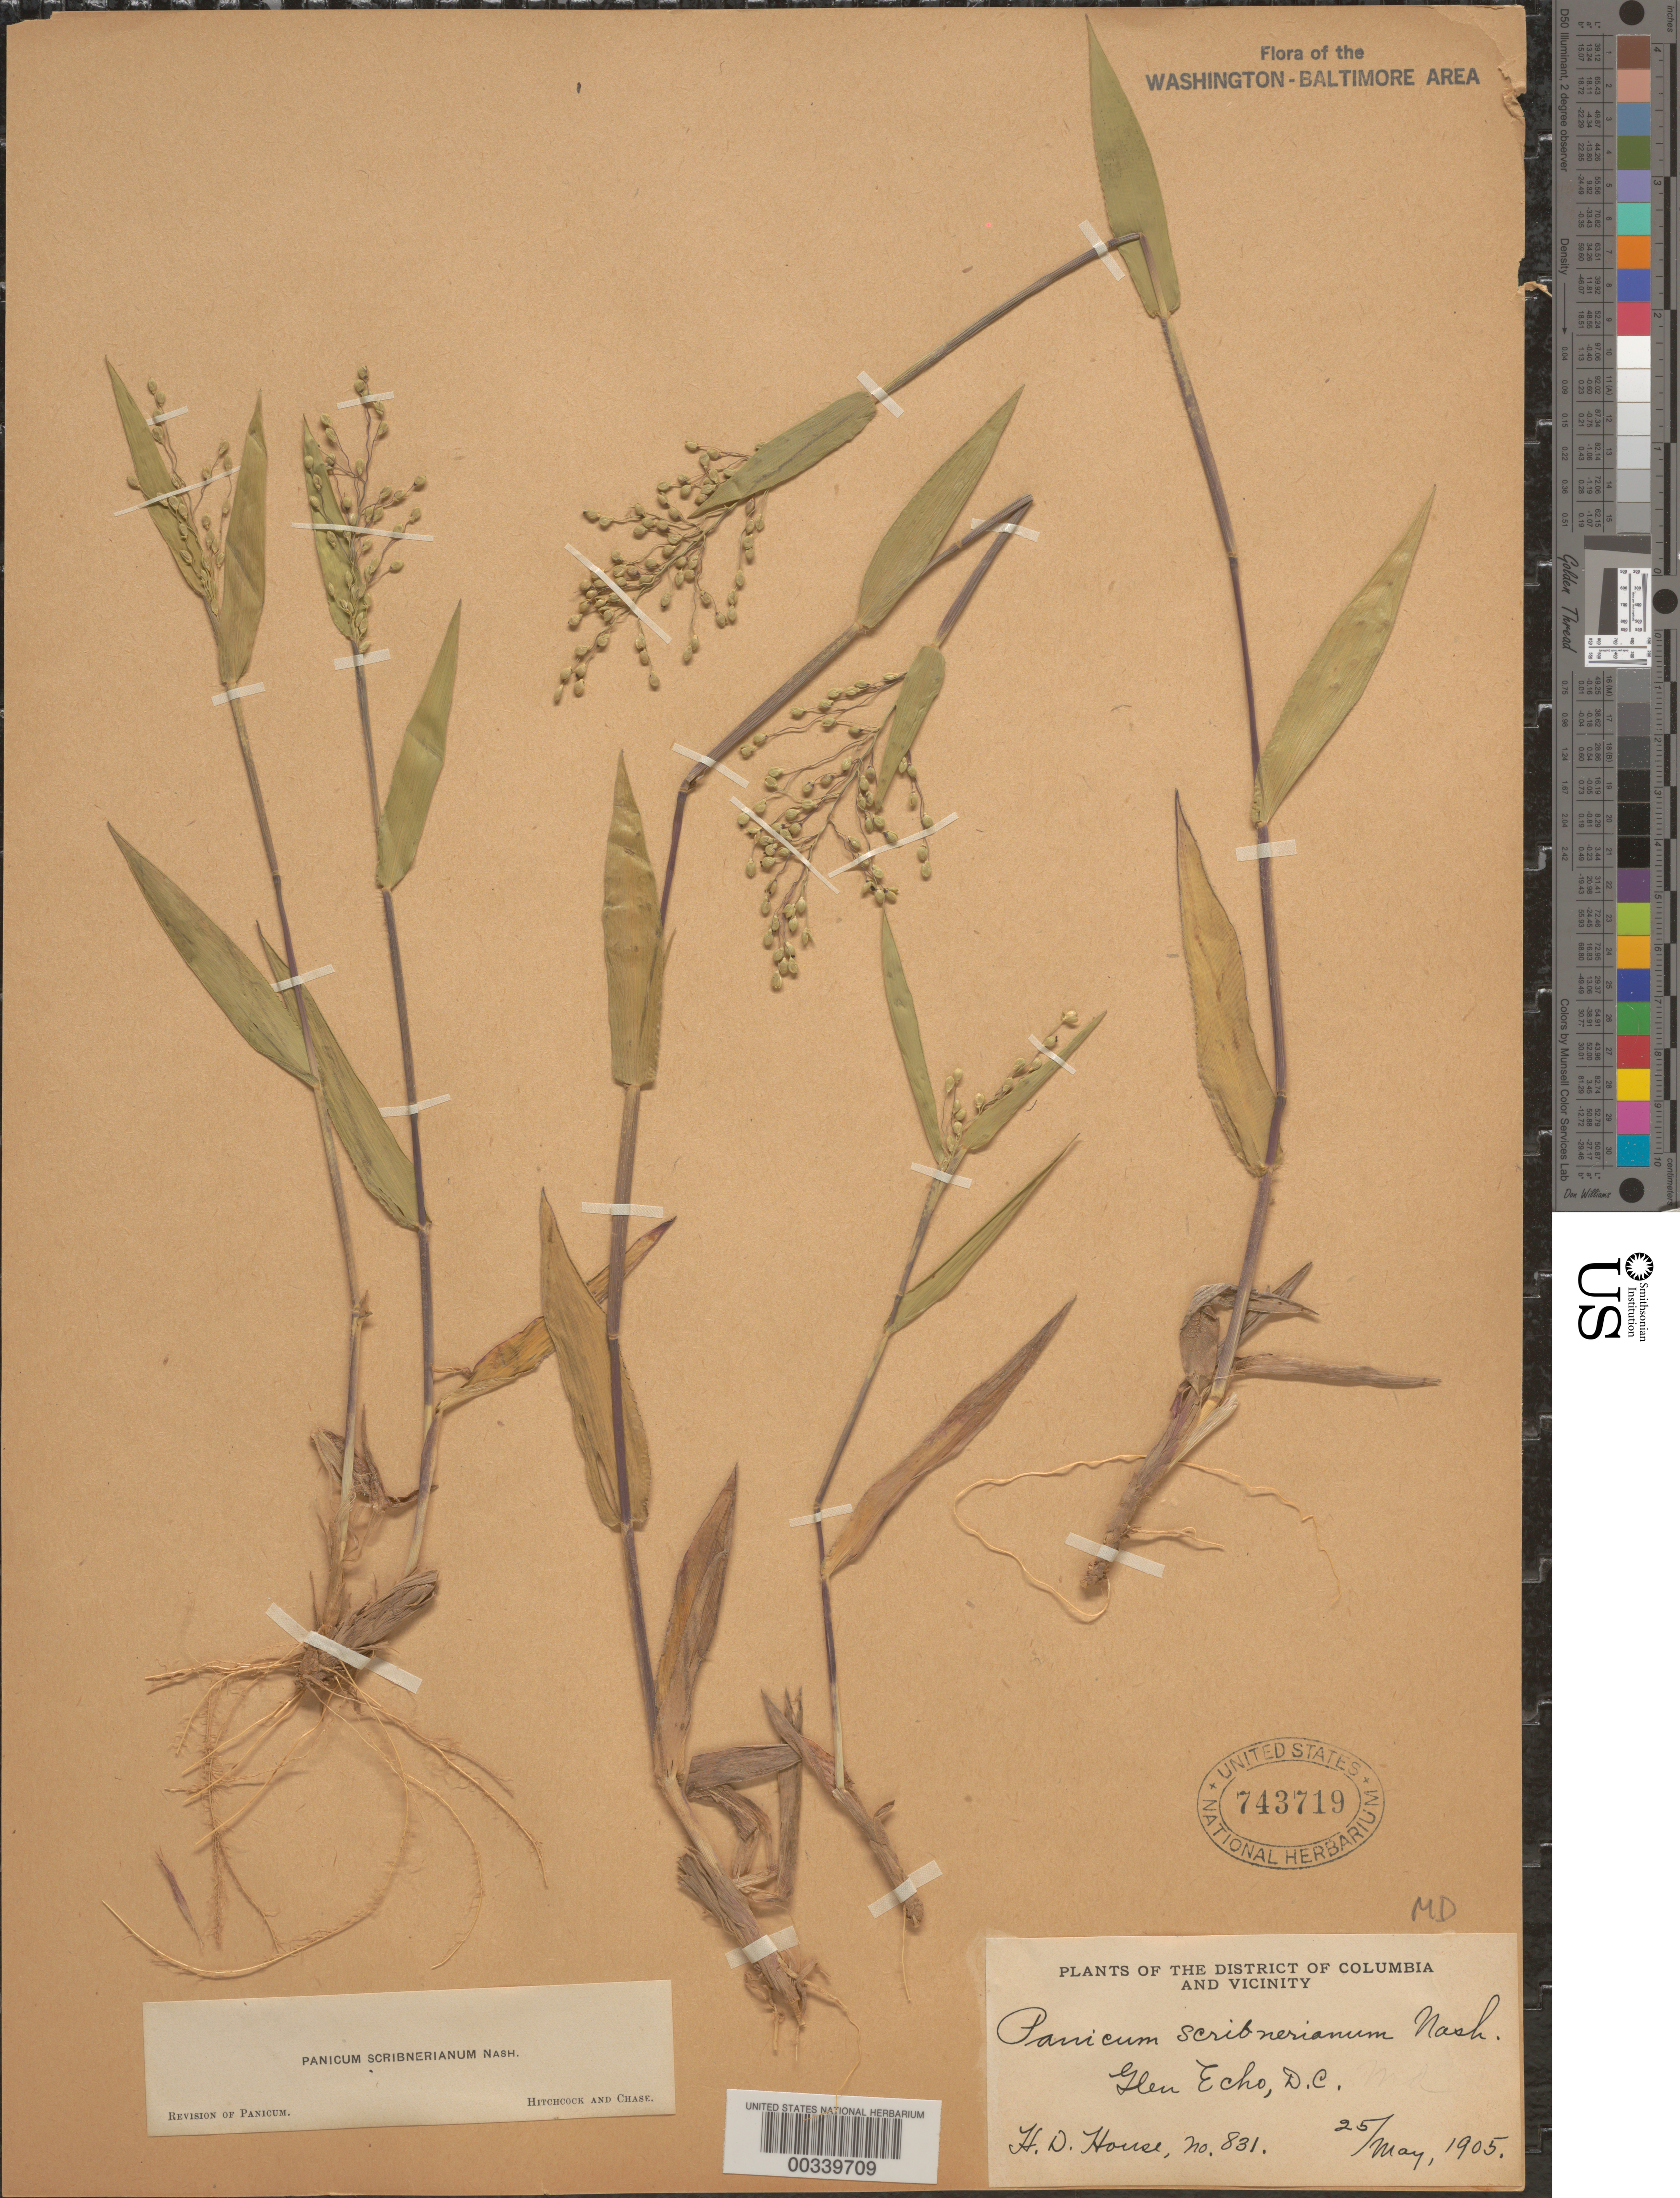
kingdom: Plantae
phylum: Tracheophyta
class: Liliopsida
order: Poales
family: Poaceae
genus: Dichanthelium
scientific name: Dichanthelium oligosanthes var. scribnerianum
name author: (Nash) Gould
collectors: H. D. House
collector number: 831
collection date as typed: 25 May 1905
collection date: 1905-05-25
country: United States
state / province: Maryland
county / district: Montgomery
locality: Glen Echo C. & O. Canal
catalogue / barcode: US 743719